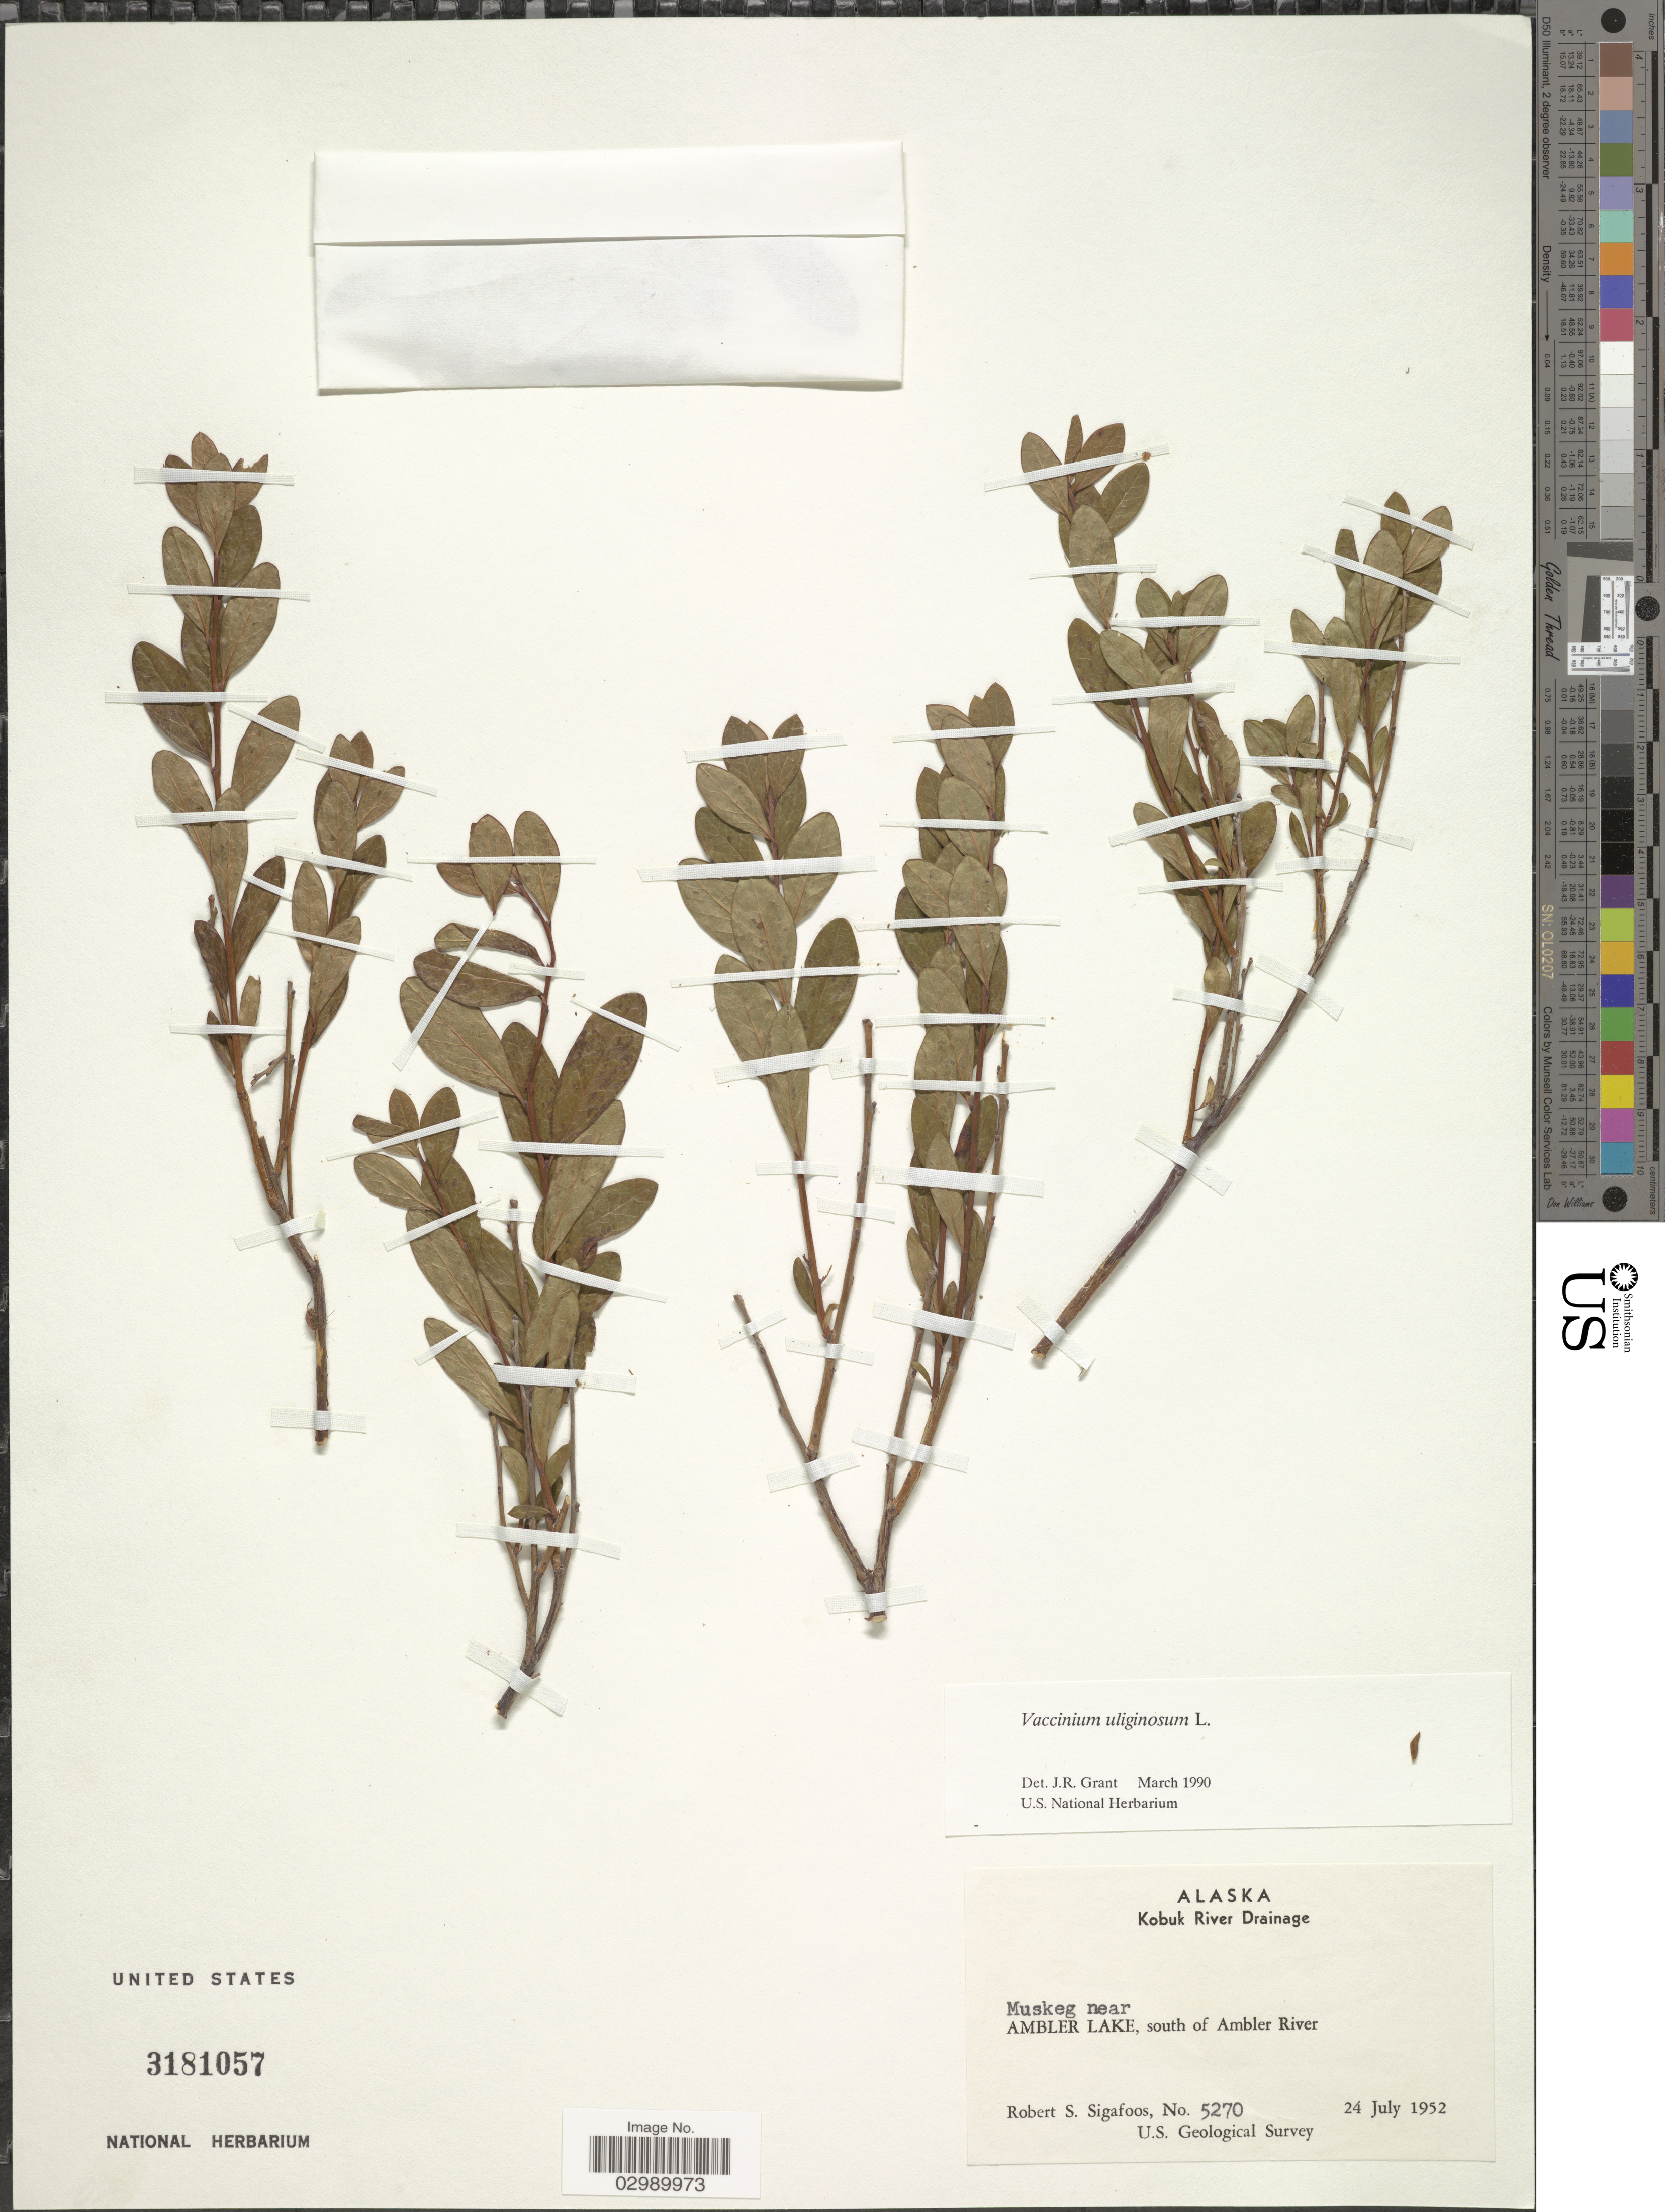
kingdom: Plantae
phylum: Tracheophyta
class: Magnoliopsida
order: Ericales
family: Ericaceae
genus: Vaccinium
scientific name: Vaccinium uliginosum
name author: L.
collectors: R. Sigafoos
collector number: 5270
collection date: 1952-07-24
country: United States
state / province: Alaska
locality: Kobuk River Drainage, Muskeg near, Ambler Lake, south of Ambler River.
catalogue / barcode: US 3181057